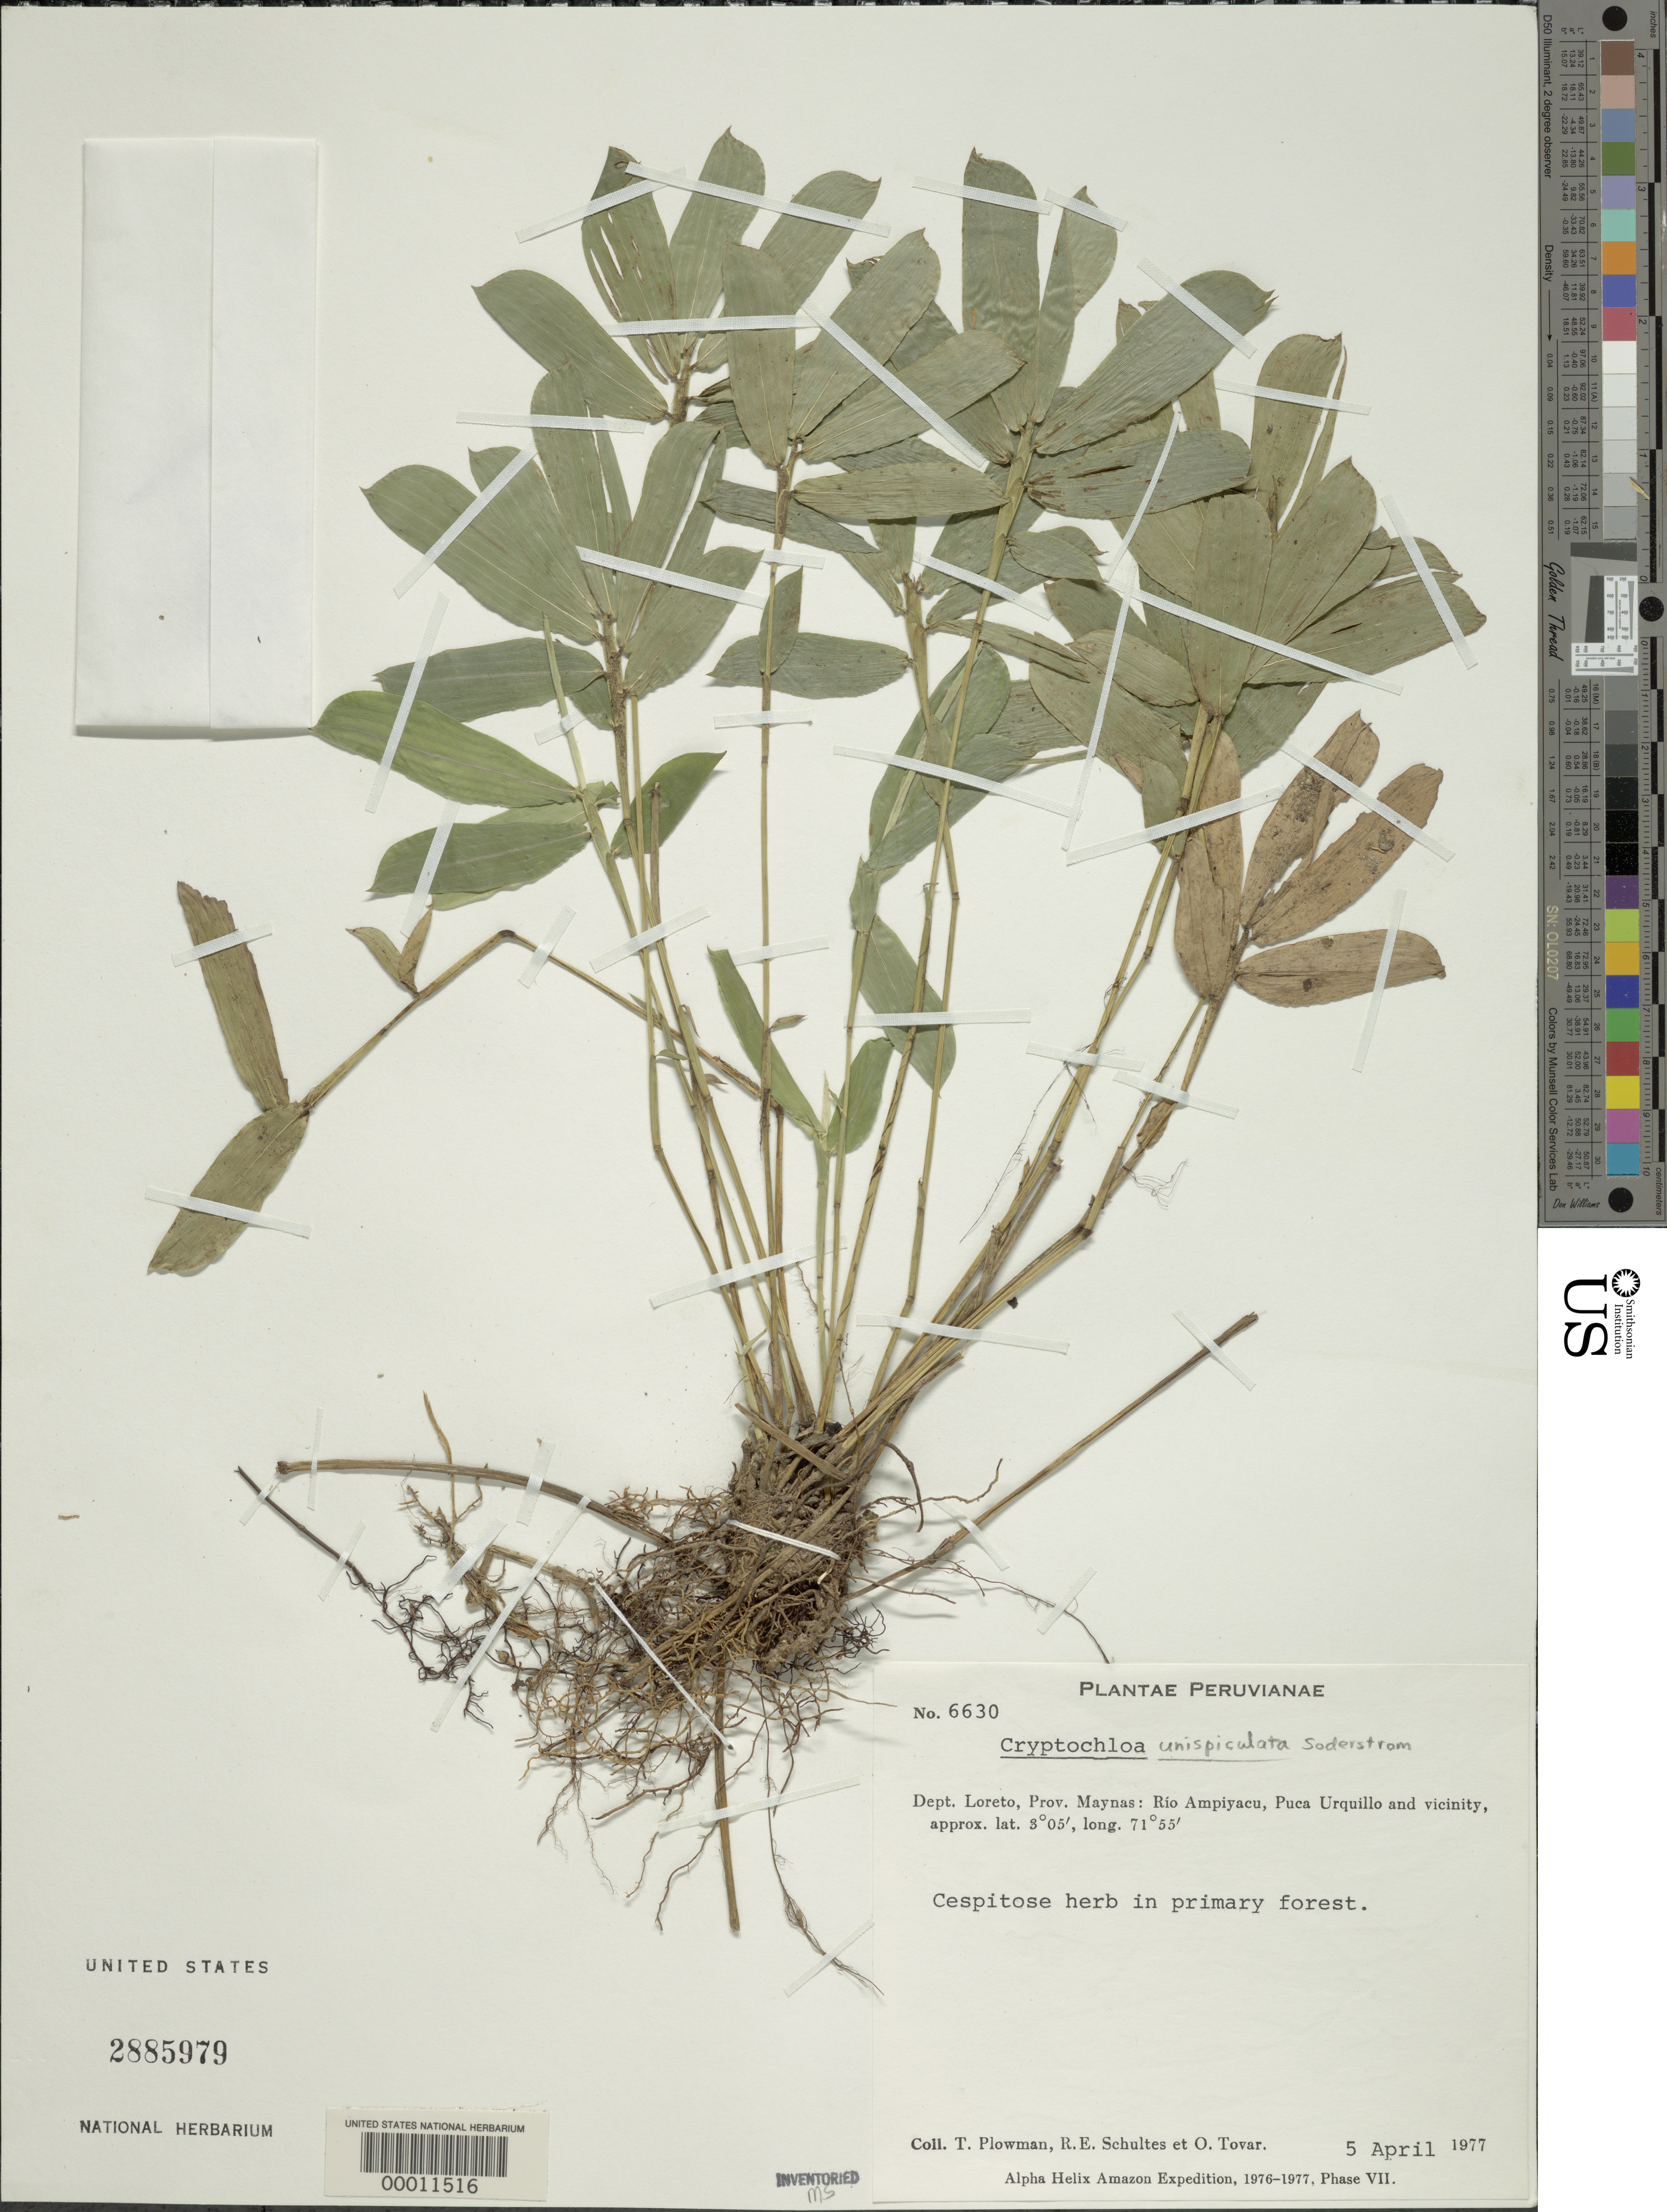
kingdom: Plantae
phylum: Tracheophyta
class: Liliopsida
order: Poales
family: Poaceae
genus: Cryptochloa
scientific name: Cryptochloa unispiculata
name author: Soderstr.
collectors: T. Plowman, R. E. Schultes & Ó. Tovar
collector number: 6630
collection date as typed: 05 Apr 1977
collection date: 1977-04-05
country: Peru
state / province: Loreto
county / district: Maynas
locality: Rio ampiyacu, puca urquillo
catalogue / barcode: US 2885979